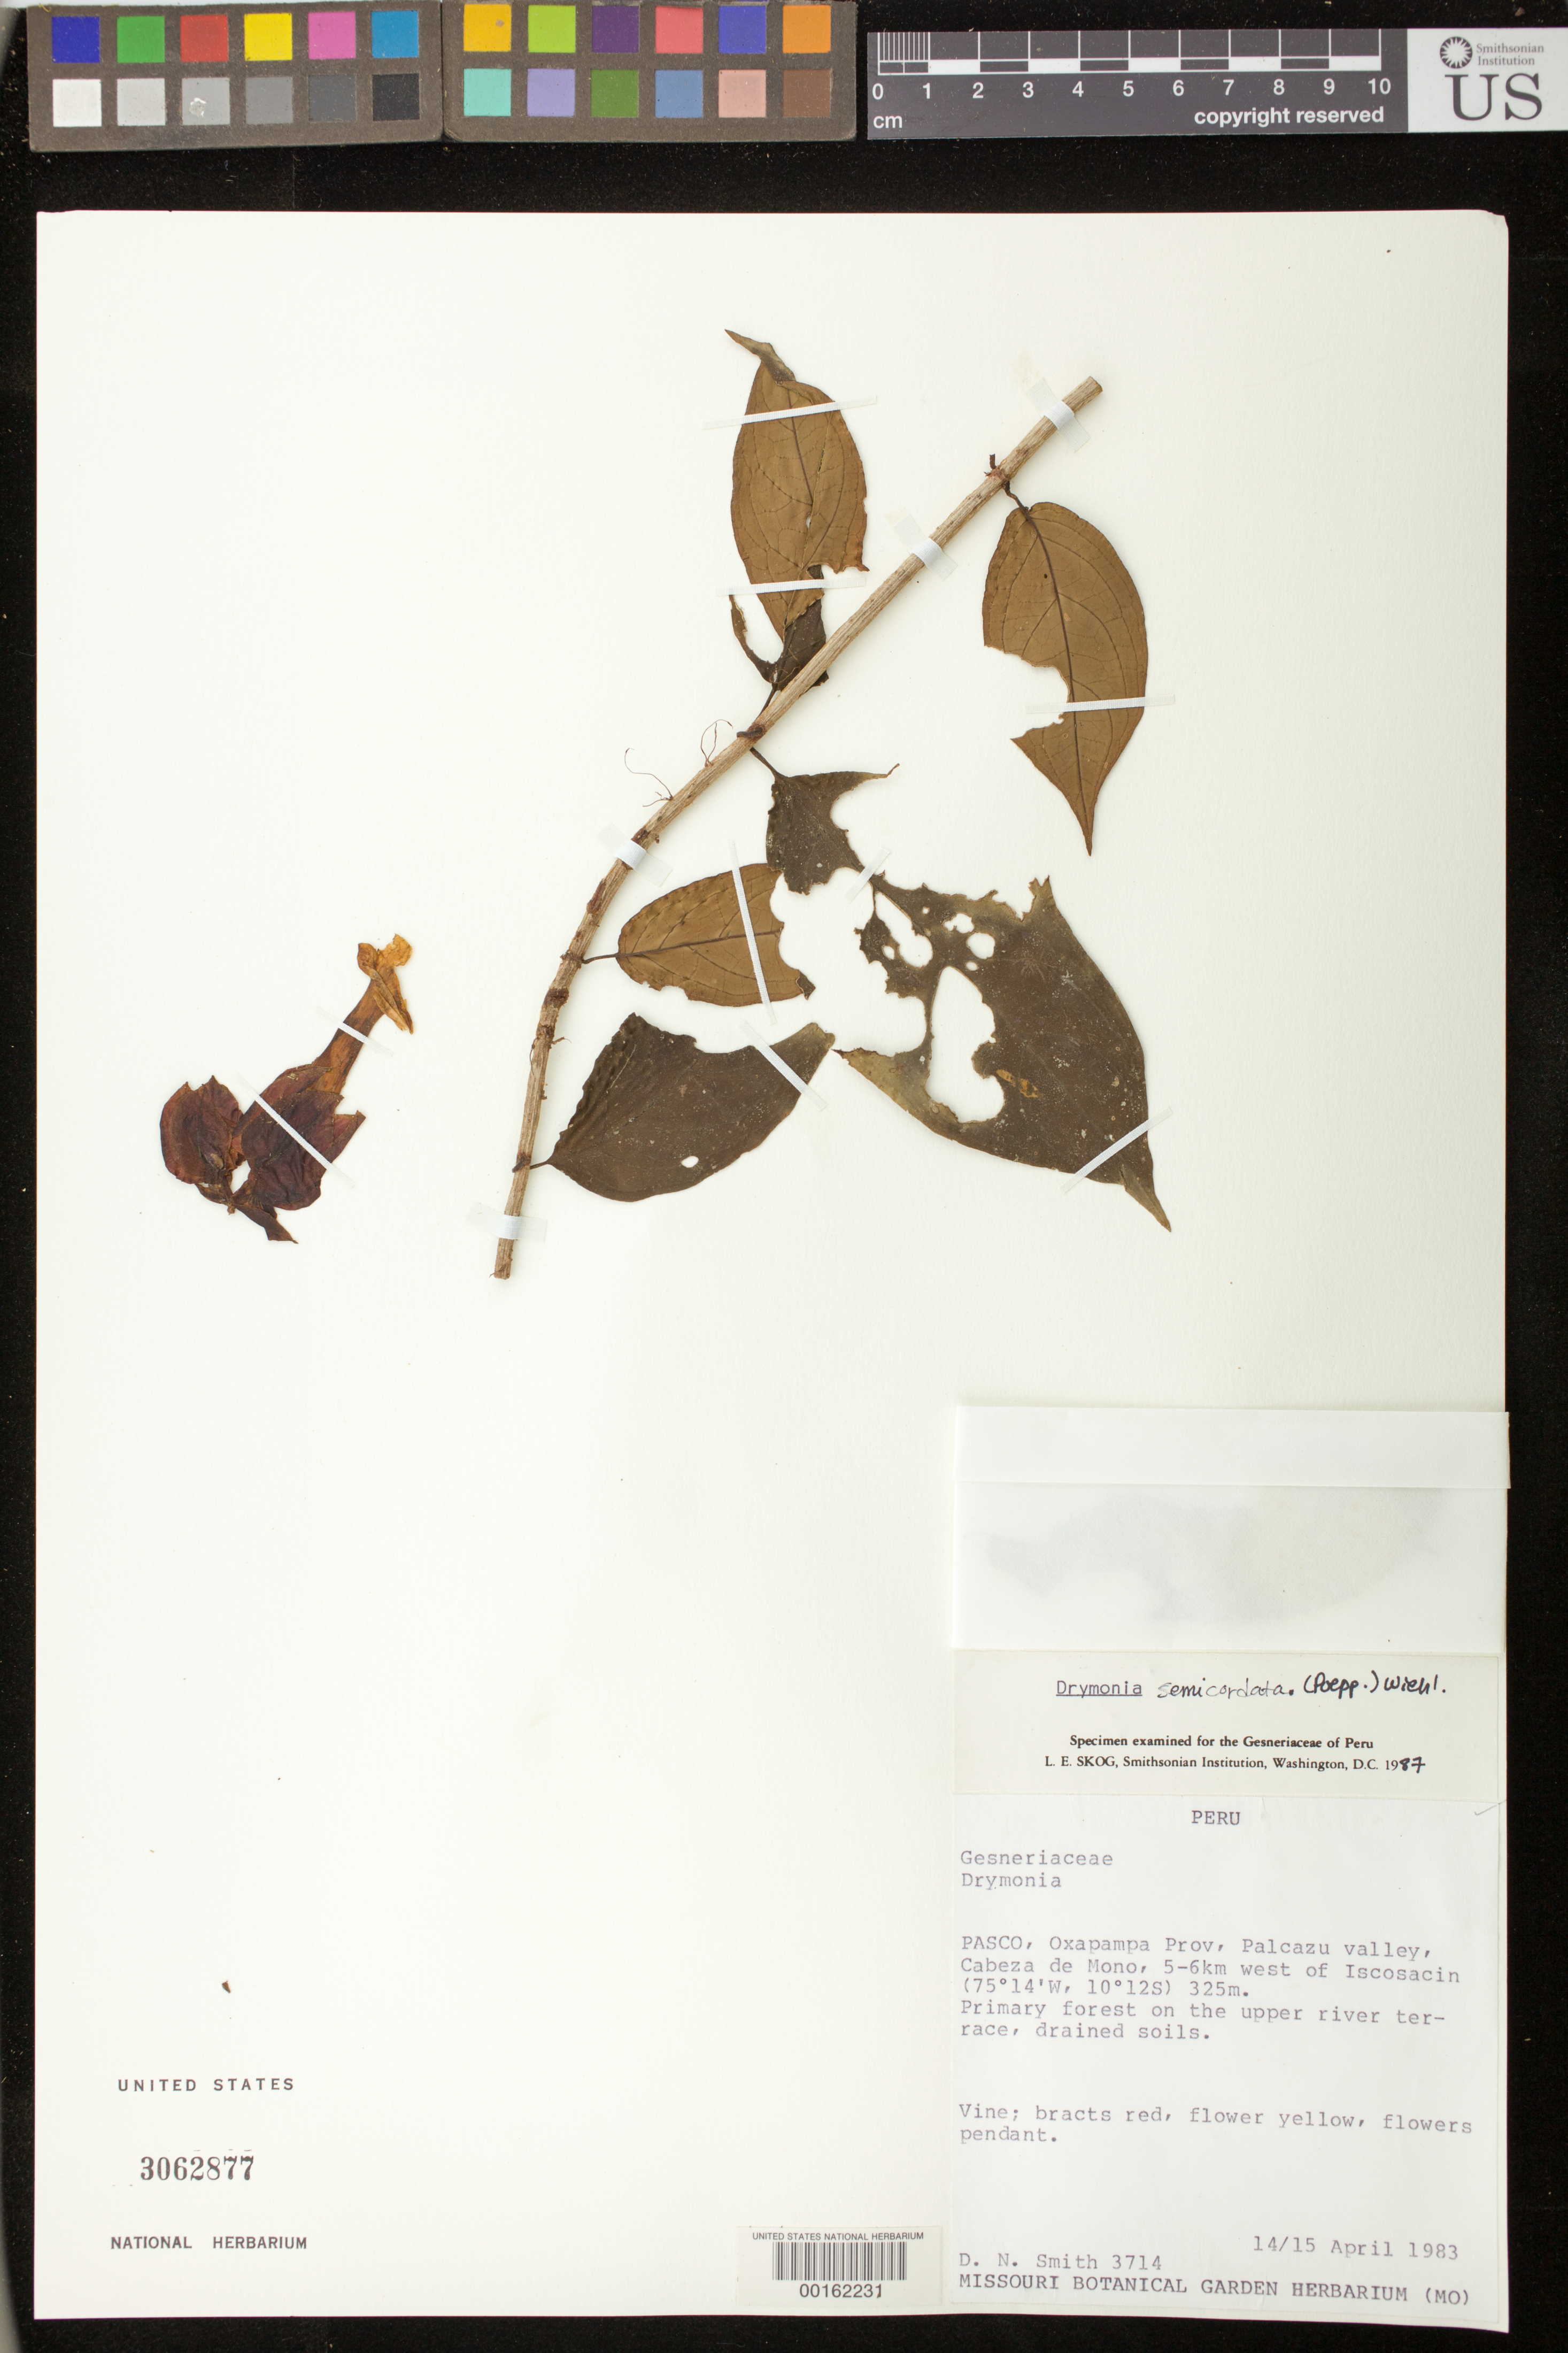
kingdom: Plantae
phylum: Tracheophyta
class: Magnoliopsida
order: Lamiales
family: Gesneriaceae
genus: Drymonia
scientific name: Drymonia semicordata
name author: (Poepp.) Wiehler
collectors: D. Smith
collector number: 3714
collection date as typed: Apr 1983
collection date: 1983-04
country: Peru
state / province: Pasco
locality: Prov. Oxapampa; Palcazu Valley, Cabeza de Mono, 5-6 km W of Iscosacin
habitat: Primary forest on the upper river terrace, drained soils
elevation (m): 325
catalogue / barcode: US 3062877